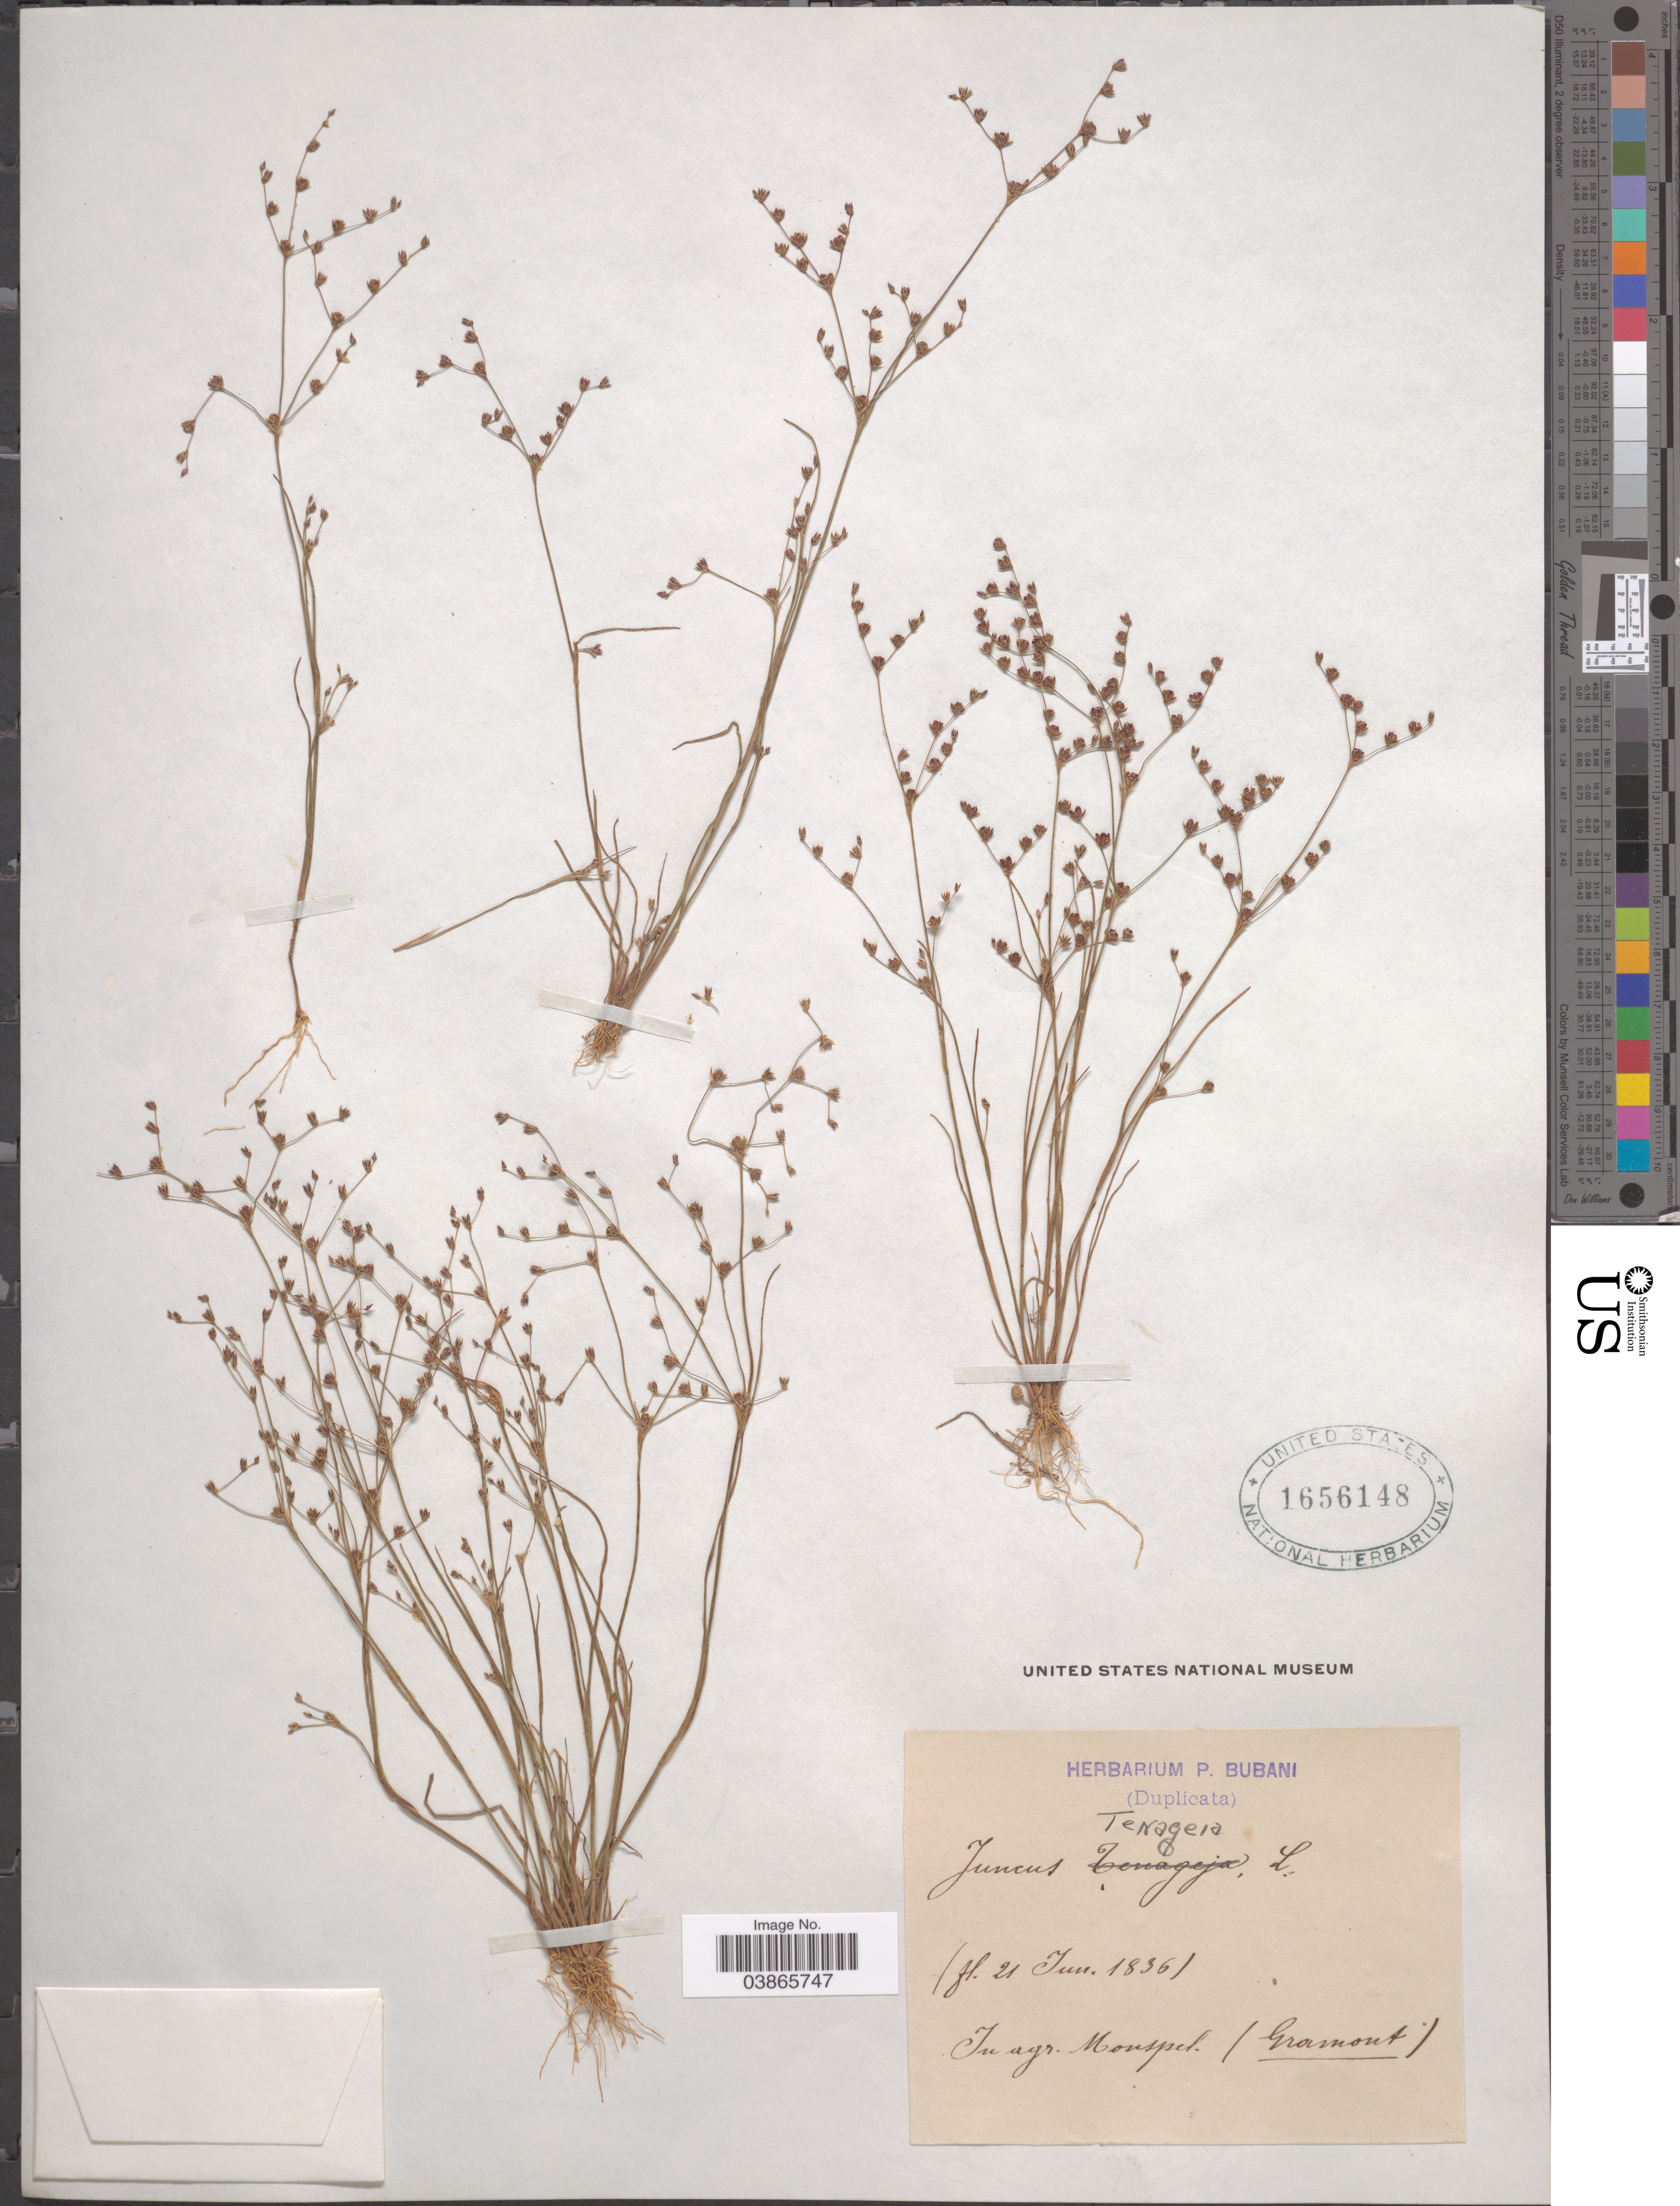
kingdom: Plantae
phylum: Tracheophyta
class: Liliopsida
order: Poales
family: Juncaceae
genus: Juncus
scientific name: Juncus tenageia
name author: Ehrh. ex L. f.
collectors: ex herb. P. Bubani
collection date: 1836-06-21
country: France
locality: Tenageia. In agr. Monspel. (Gramont).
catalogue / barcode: US 1656148